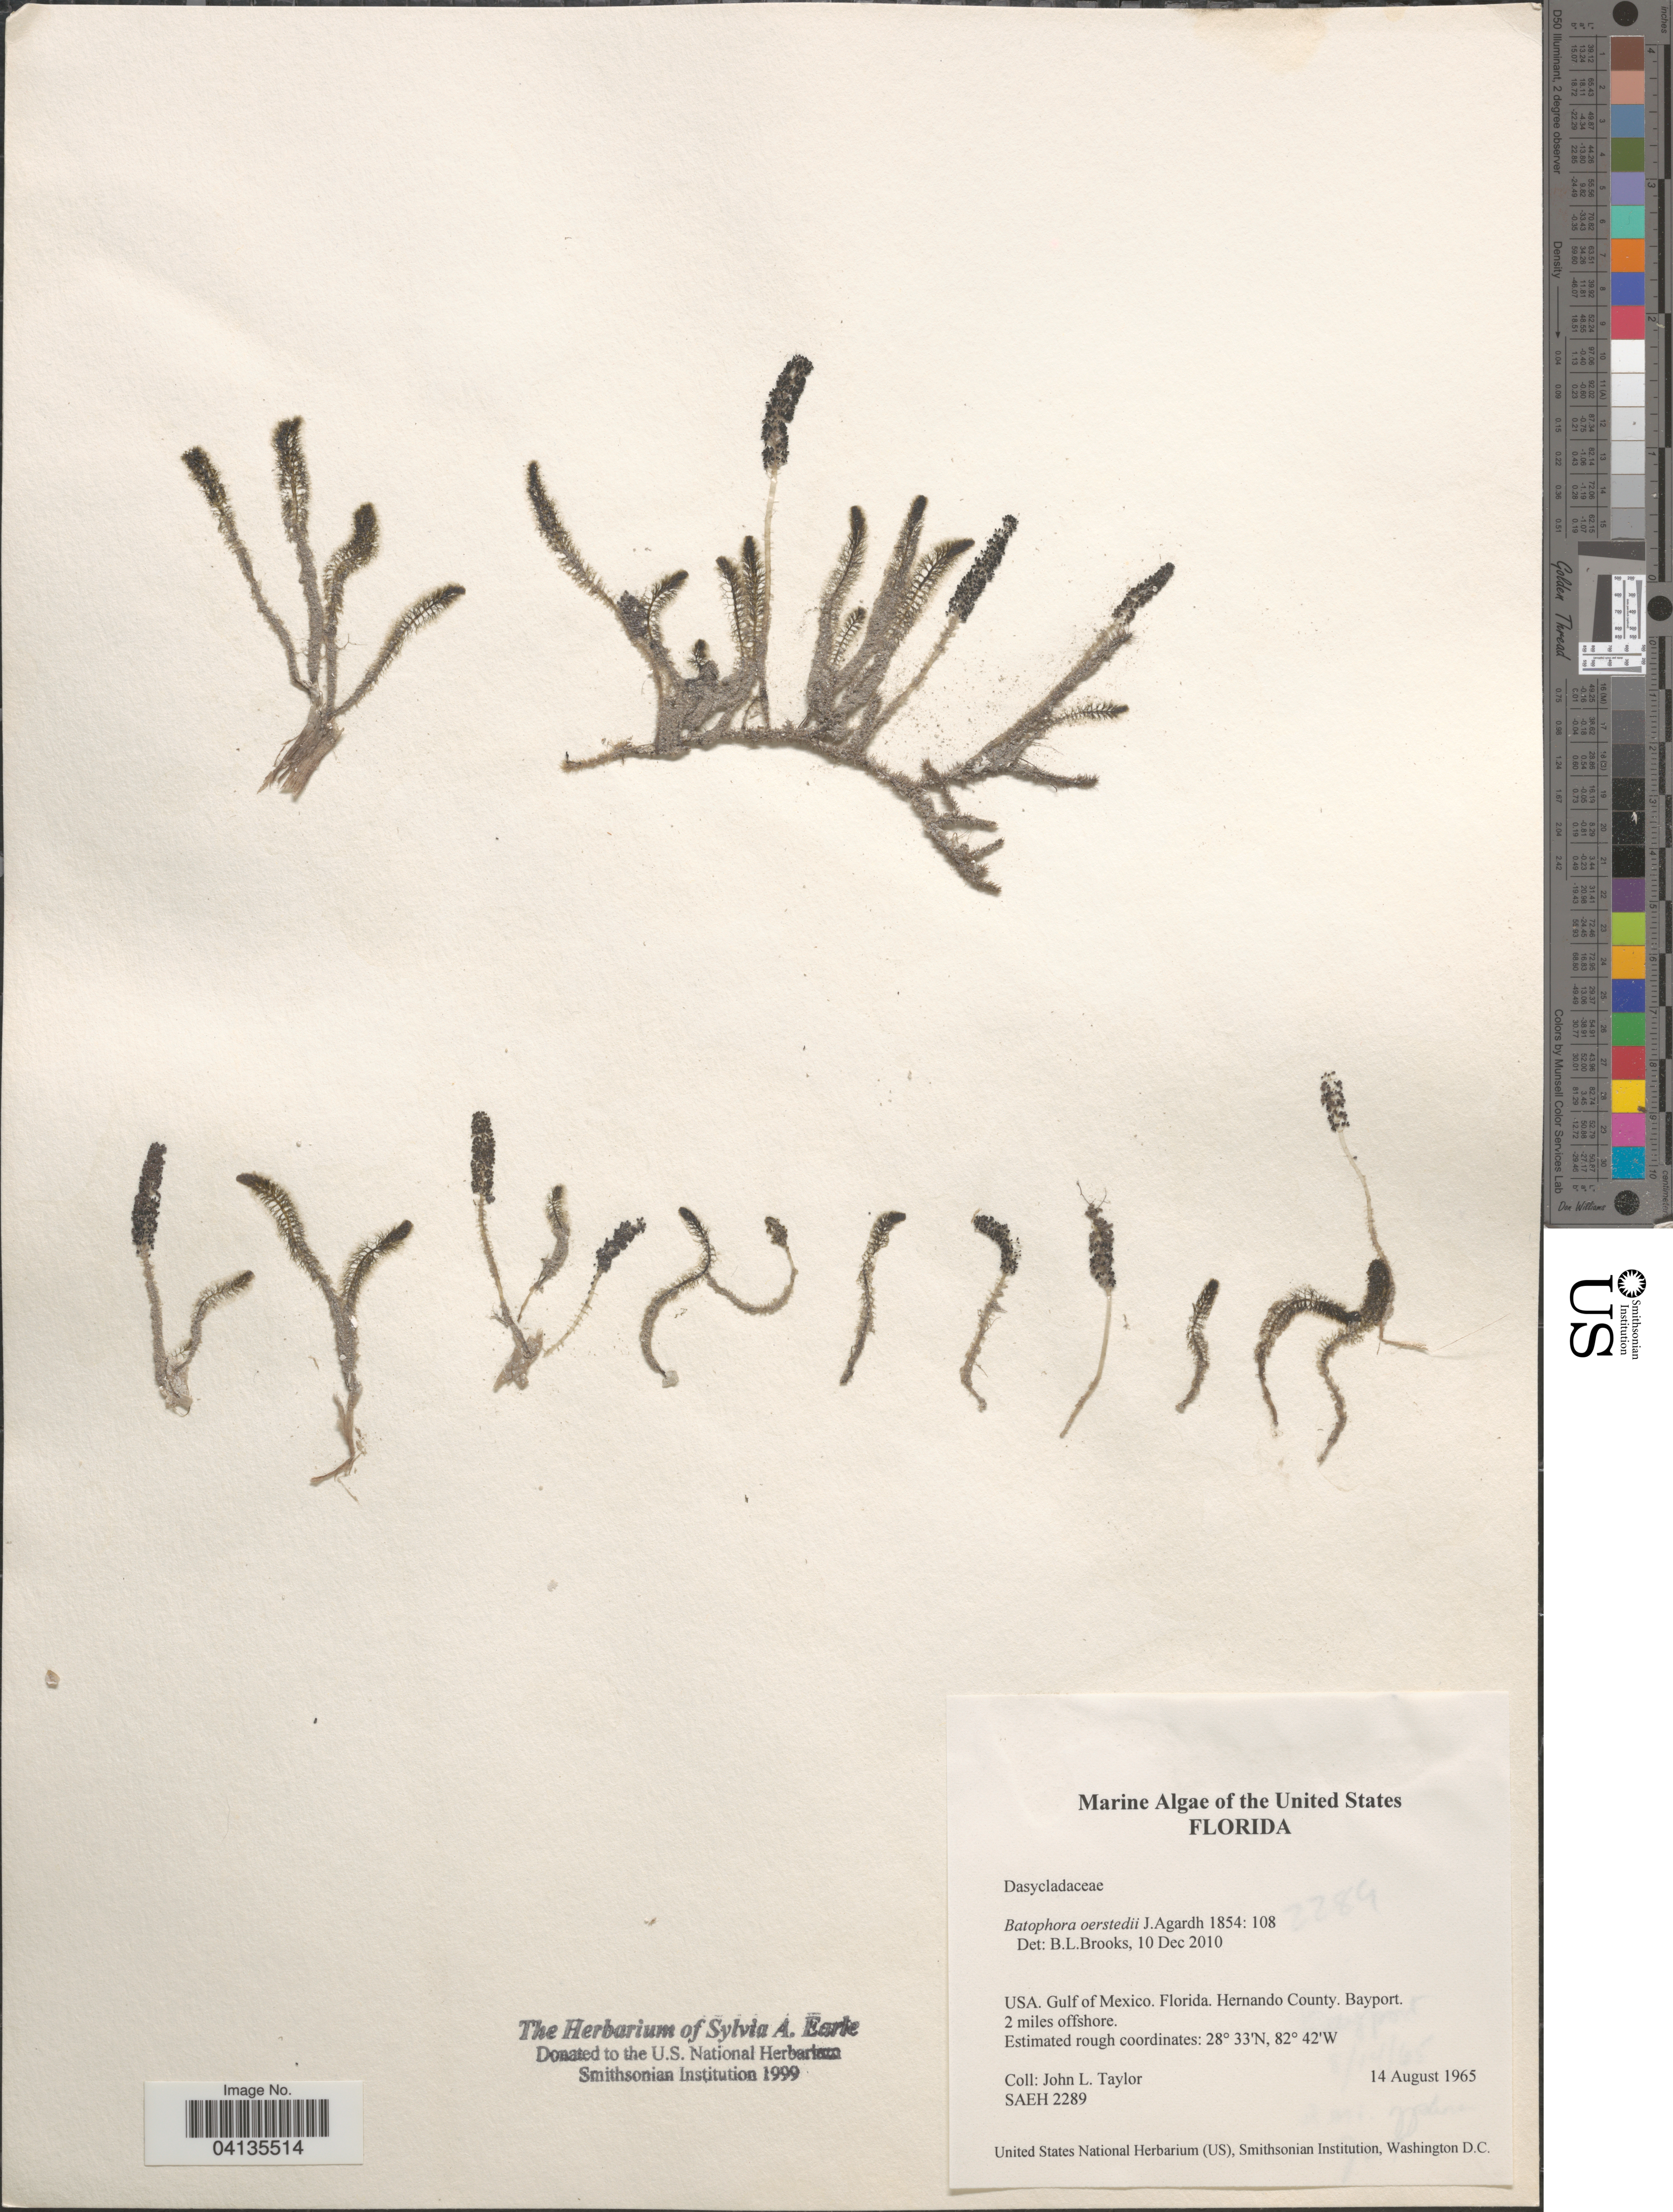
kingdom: Plantae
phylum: Chlorophyta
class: Ulvophyceae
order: Dasycladales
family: Dasycladaceae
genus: Batophora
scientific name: Batophora oerstedii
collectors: J. L. Taylor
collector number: SAEH2289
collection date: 1965-08-14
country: United States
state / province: Florida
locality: Gulf of Mexico. Hernando County. Bayport. 2 miles offshore.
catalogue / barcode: US 329131